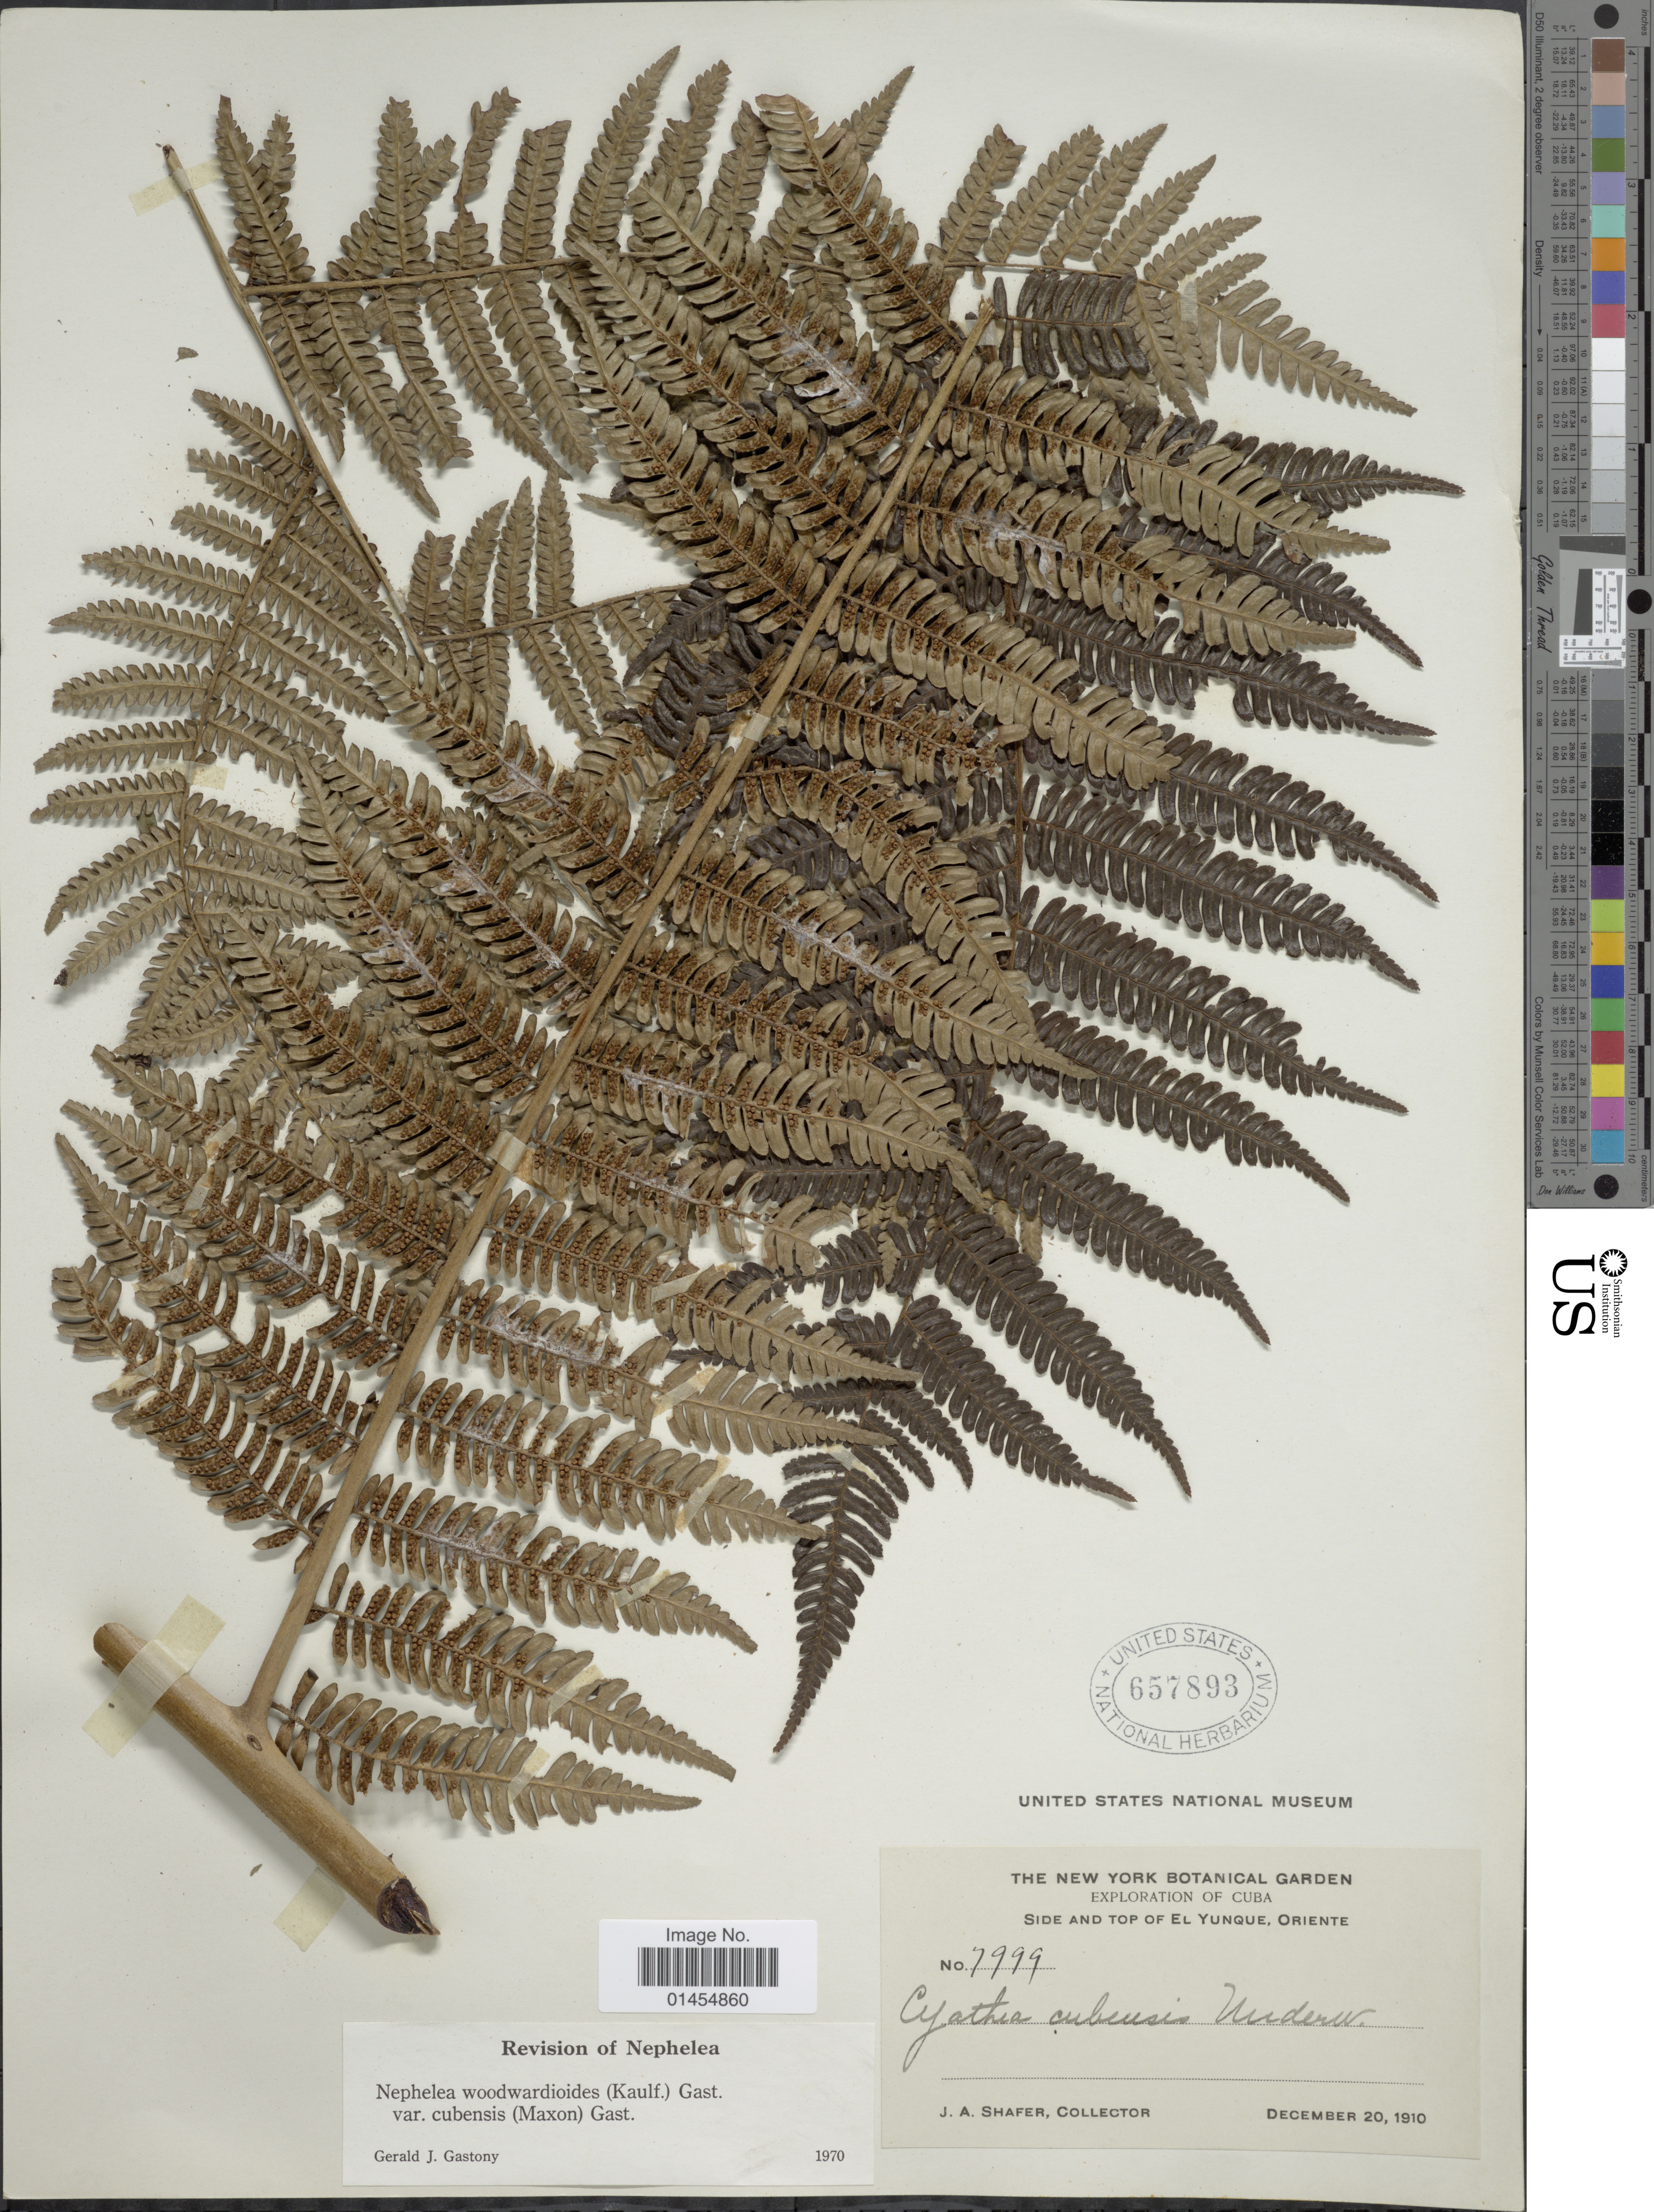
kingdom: Plantae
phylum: Tracheophyta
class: Polypodiopsida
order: Cyatheales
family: Cyatheaceae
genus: Alsophila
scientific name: Alsophila woodwardioides var. cubensis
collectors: J. A. Shafer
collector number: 7999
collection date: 1910-12-20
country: Cuba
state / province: Oriente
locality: Side and top of El Yunque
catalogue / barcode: US 657893